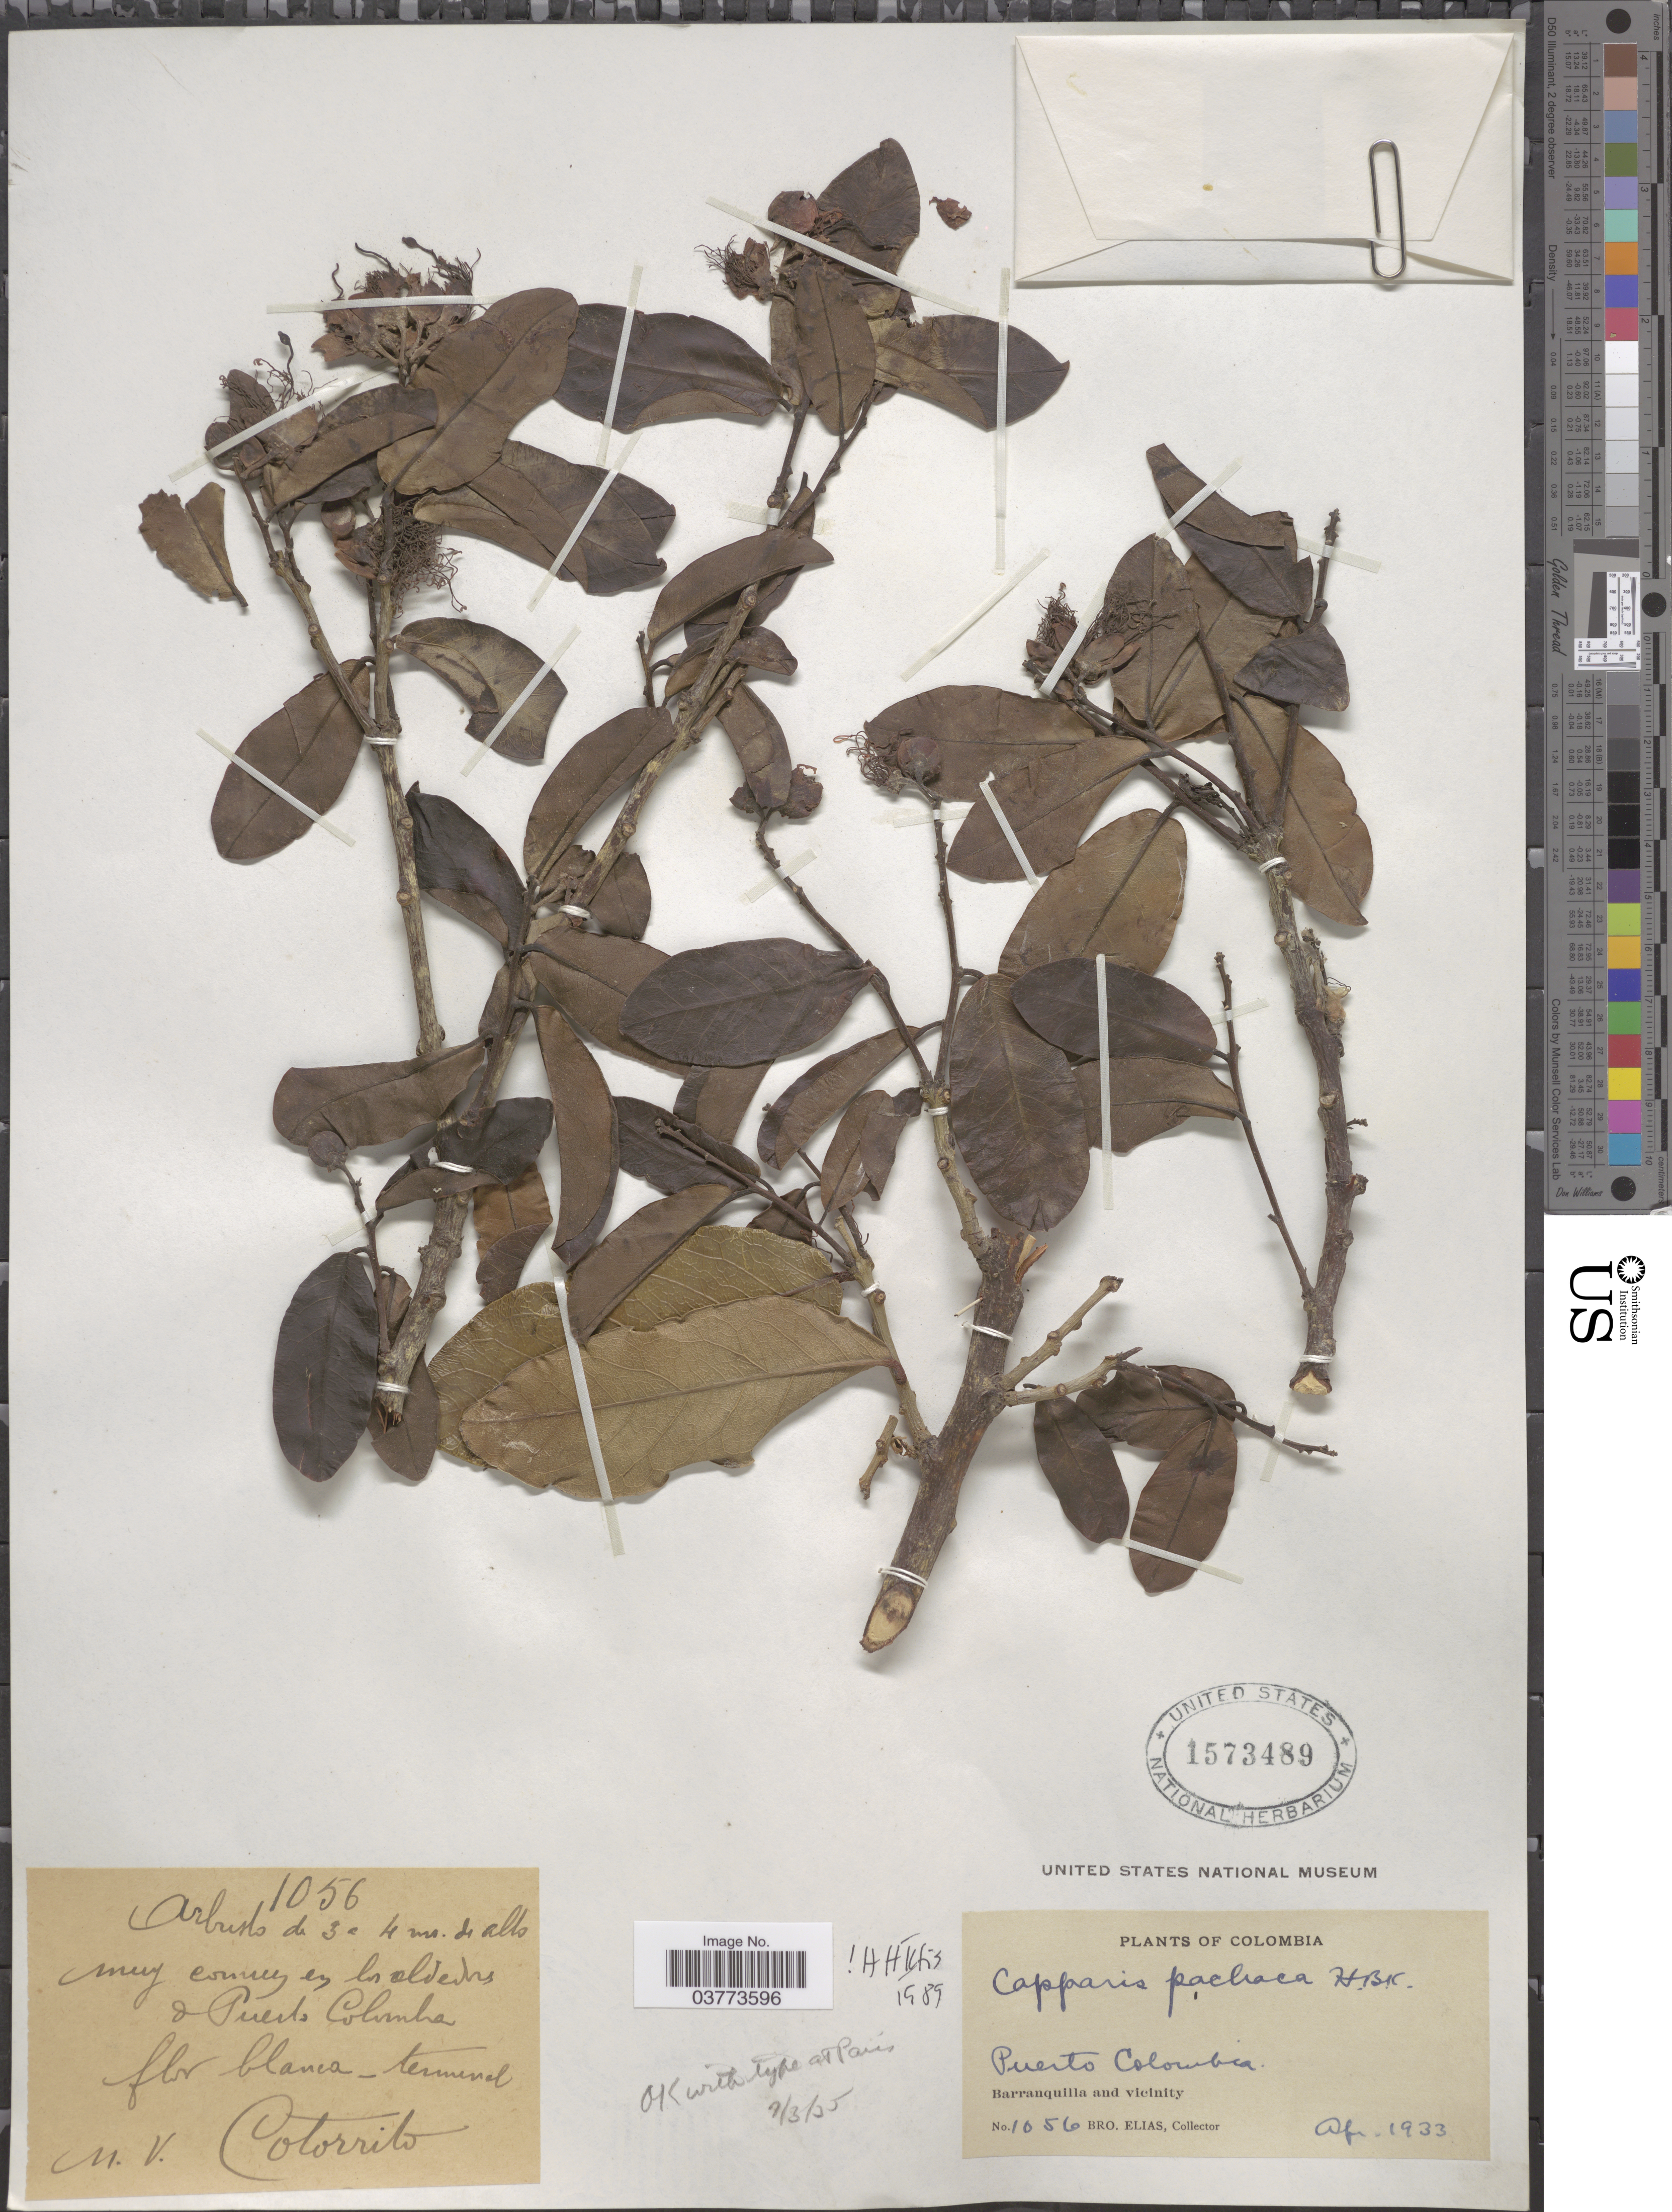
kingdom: Plantae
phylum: Tracheophyta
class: Magnoliopsida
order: Brassicales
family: Capparaceae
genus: Neocapparis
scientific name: Neocapparis pachaca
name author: (Kunth) Cornejo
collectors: Bro. Elias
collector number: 1056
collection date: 1933-04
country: Colombia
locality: Puerto Colombia. Barranquilla and vicinity.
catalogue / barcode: US 1573489